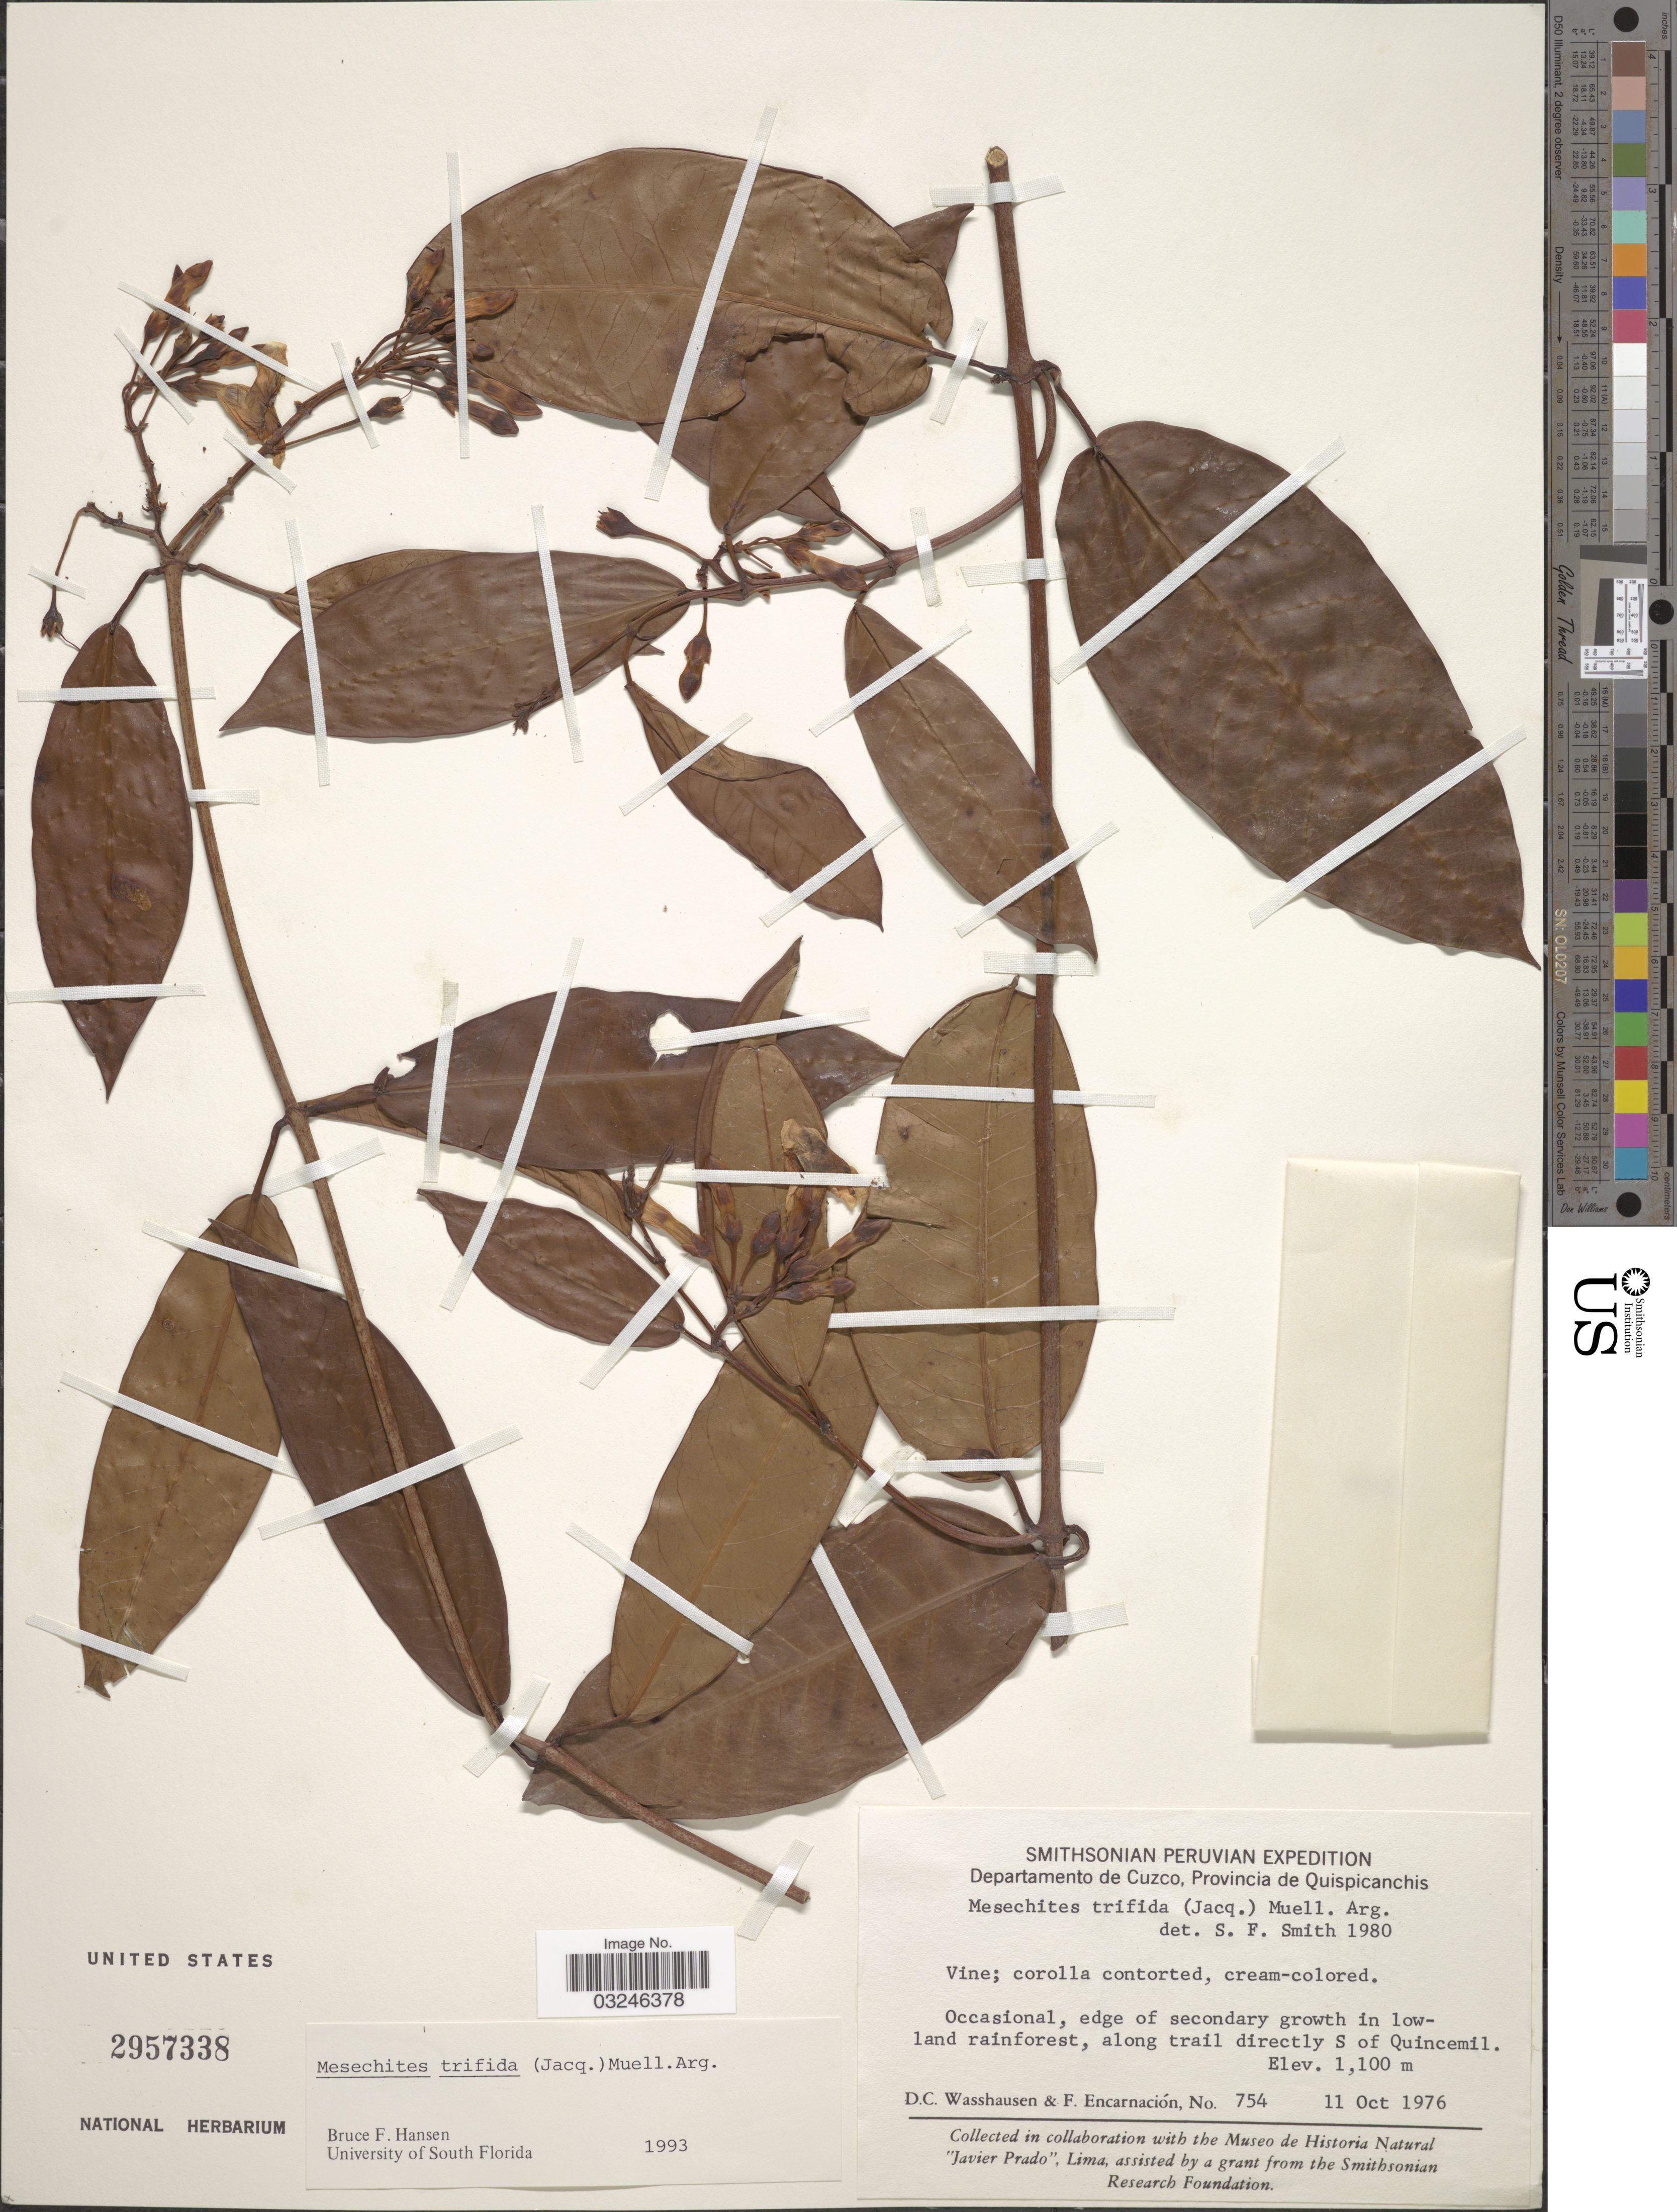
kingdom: Plantae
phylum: Tracheophyta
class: Magnoliopsida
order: Gentianales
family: Apocynaceae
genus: Mesechites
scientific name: Mesechites trifidus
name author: (Jacq.) Müll. Arg.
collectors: D. C. Wasshausen & F. Encarnación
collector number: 754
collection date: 1976-10-11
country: Peru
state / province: Cusco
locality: Departamento de Cuzco, Provincia de Quispicanchis. Along trail directly S of Quincemil.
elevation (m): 1100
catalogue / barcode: US 2957338